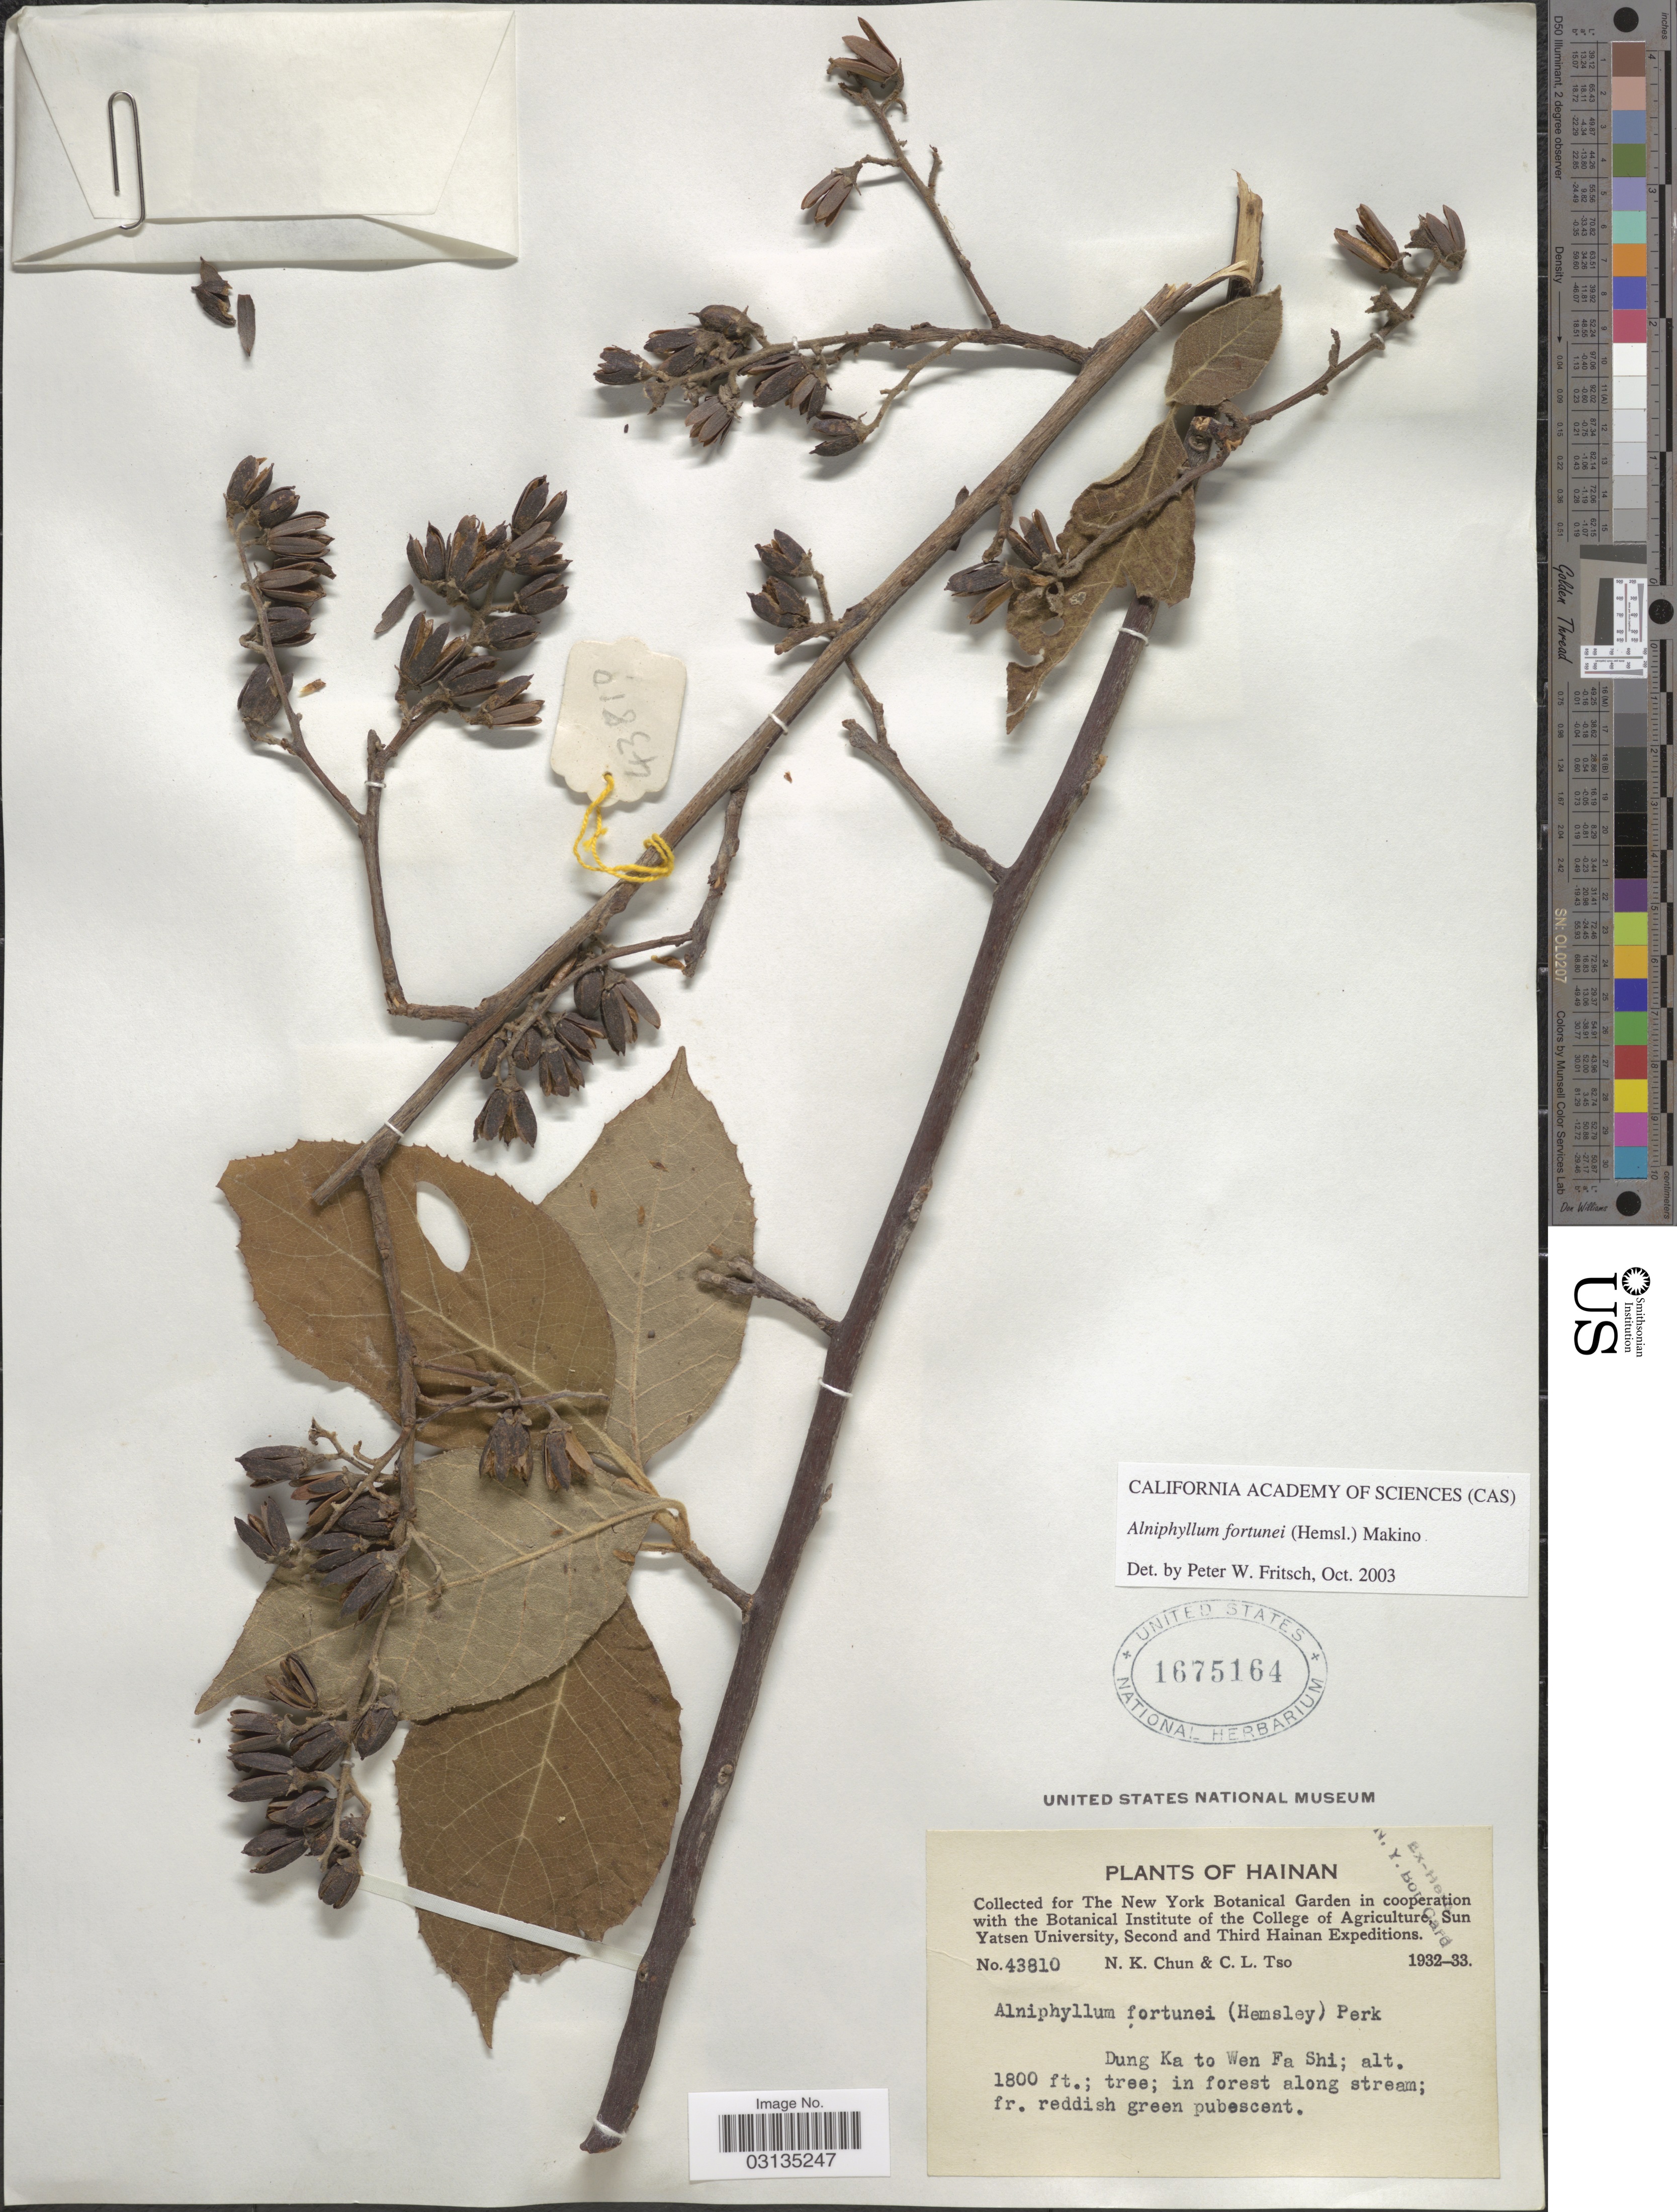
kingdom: Plantae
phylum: Tracheophyta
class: Magnoliopsida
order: Ericales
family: Styracaceae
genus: Alniphyllum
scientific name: Alniphyllum fortunei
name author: (Hemsl.) Makino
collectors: N. K. Chun & C. Tso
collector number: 43810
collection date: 1932/1933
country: China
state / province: Hainan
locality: Dung Ka to Wen Fa Shi.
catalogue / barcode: US 1675164